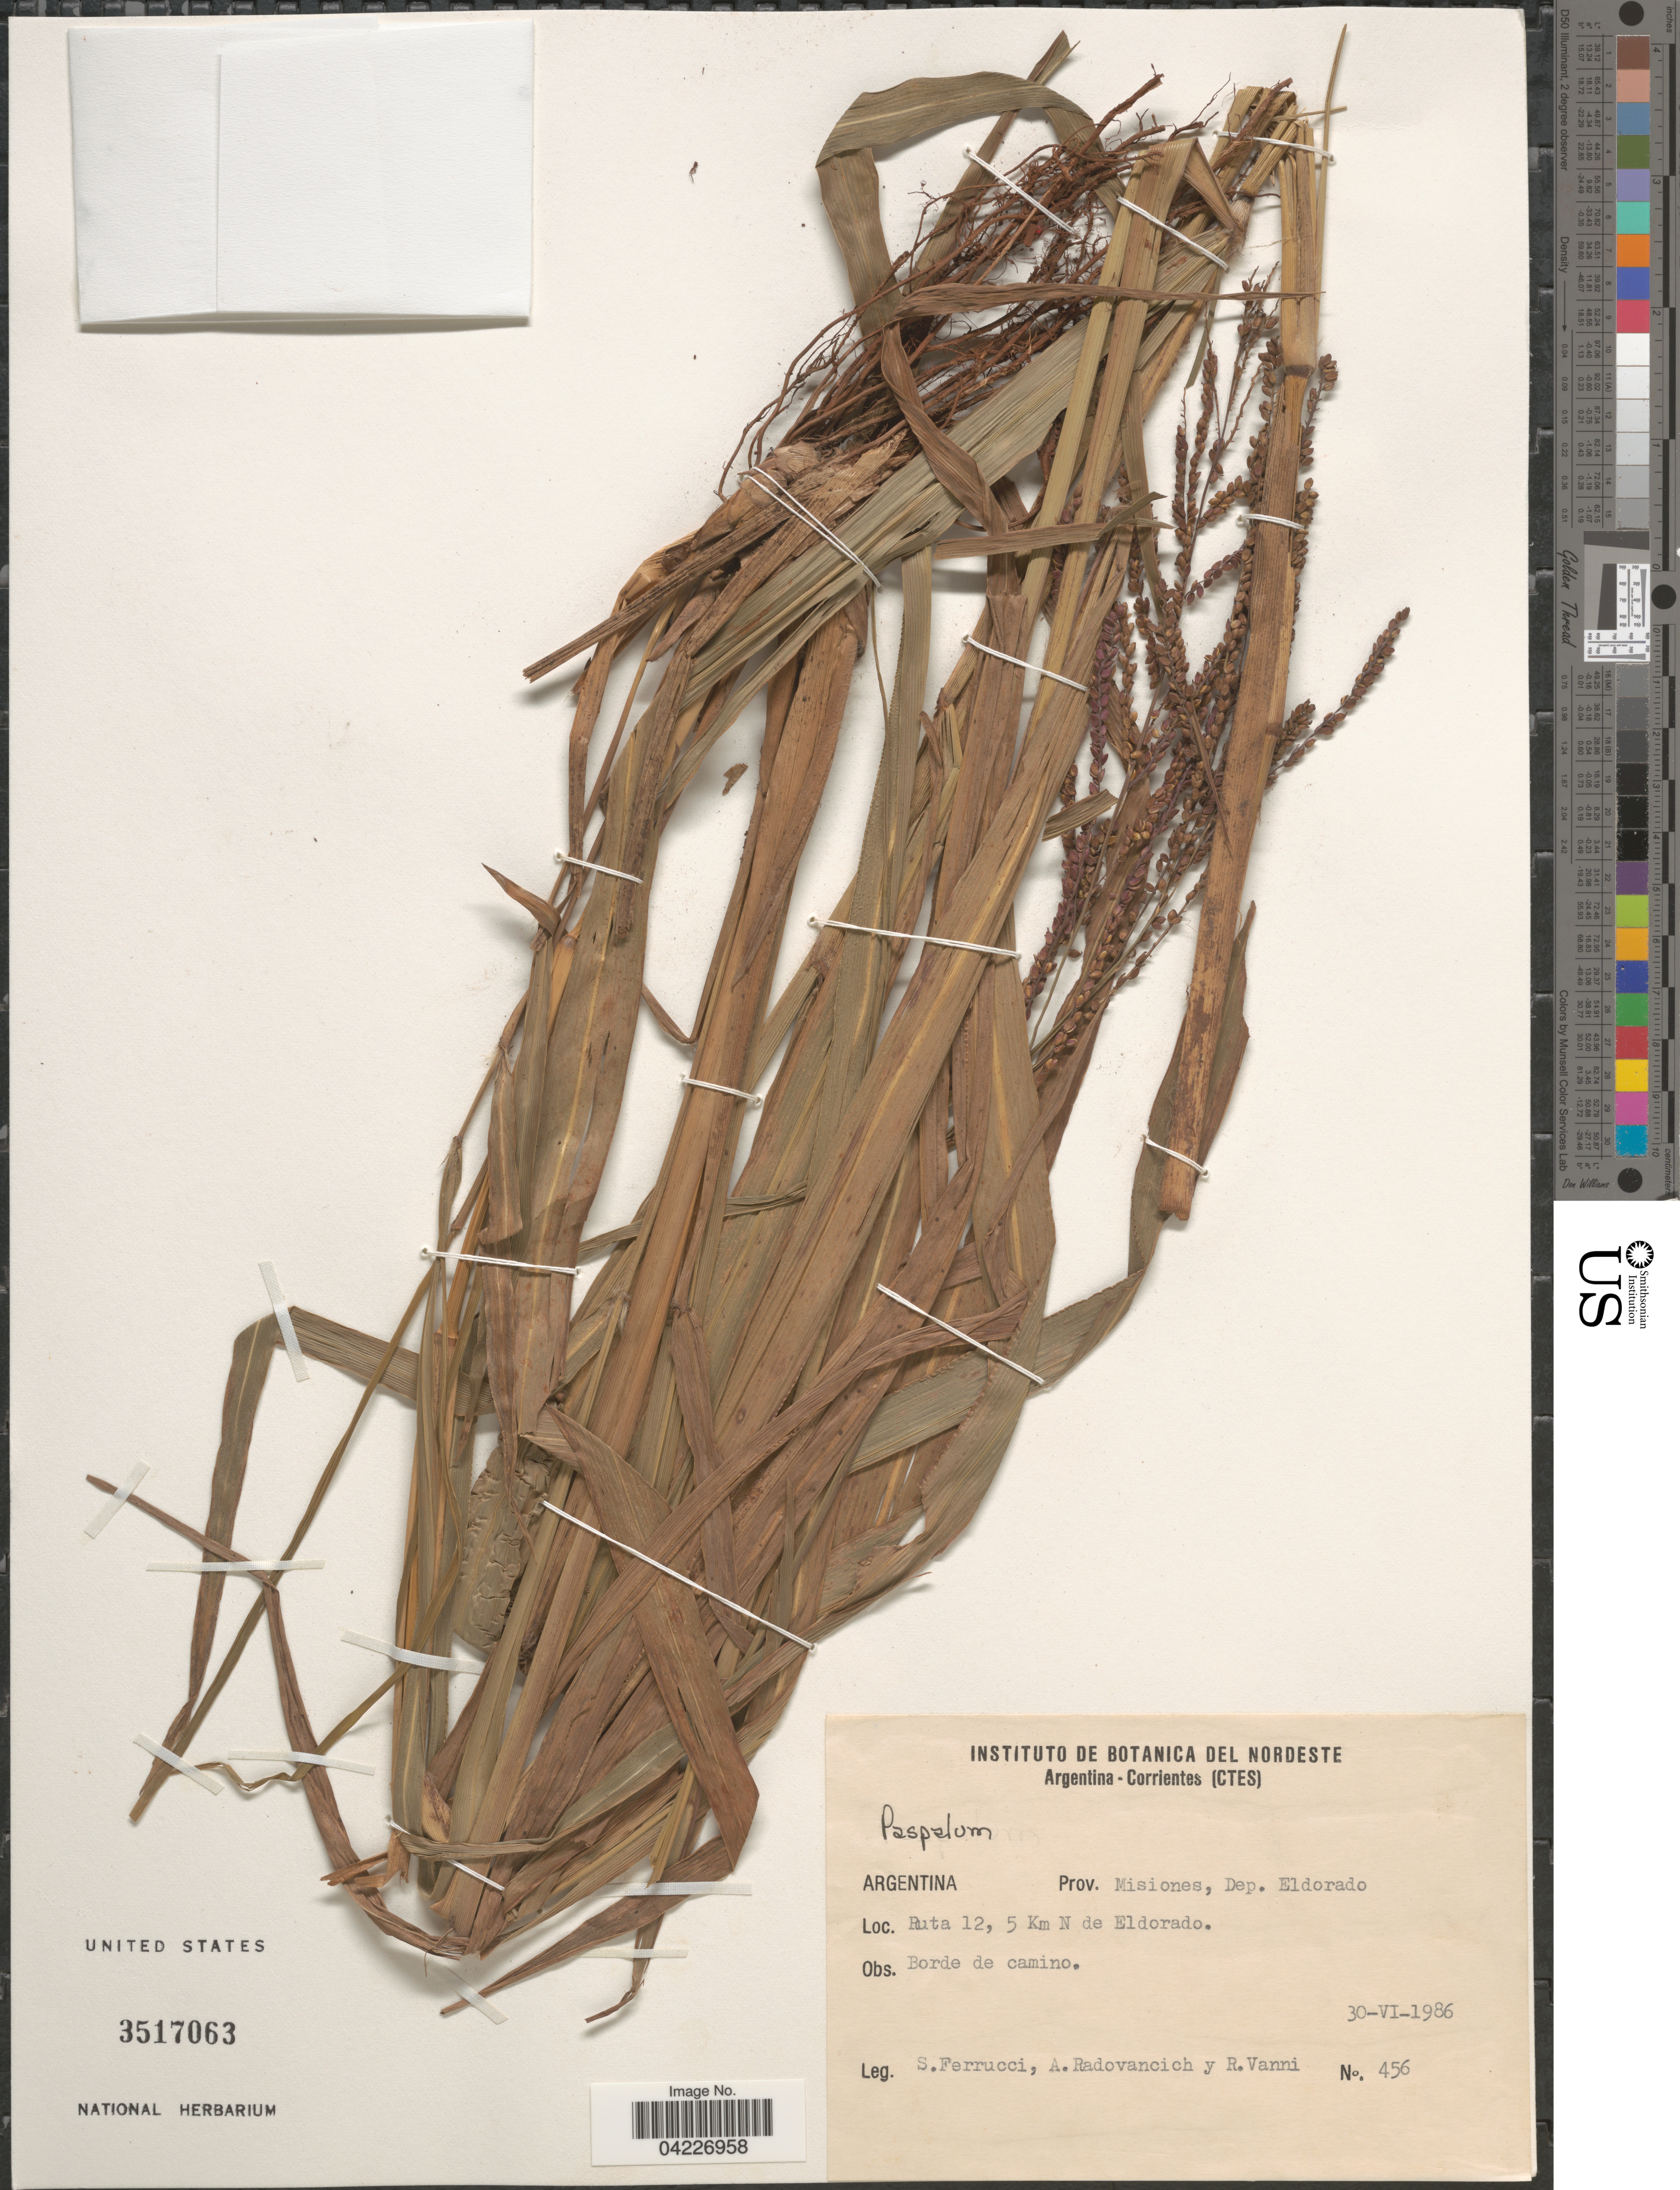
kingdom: Plantae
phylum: Tracheophyta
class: Liliopsida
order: Poales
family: Poaceae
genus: Paspalum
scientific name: Paspalum sp.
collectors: S. Ferrucci, A. Radovancich & R. Vanni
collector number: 456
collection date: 1986-06-30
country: Argentina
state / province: Misiones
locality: Dep. Eldorado. Ruta 12, 5 Km N de Eldorado.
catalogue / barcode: US 3517063